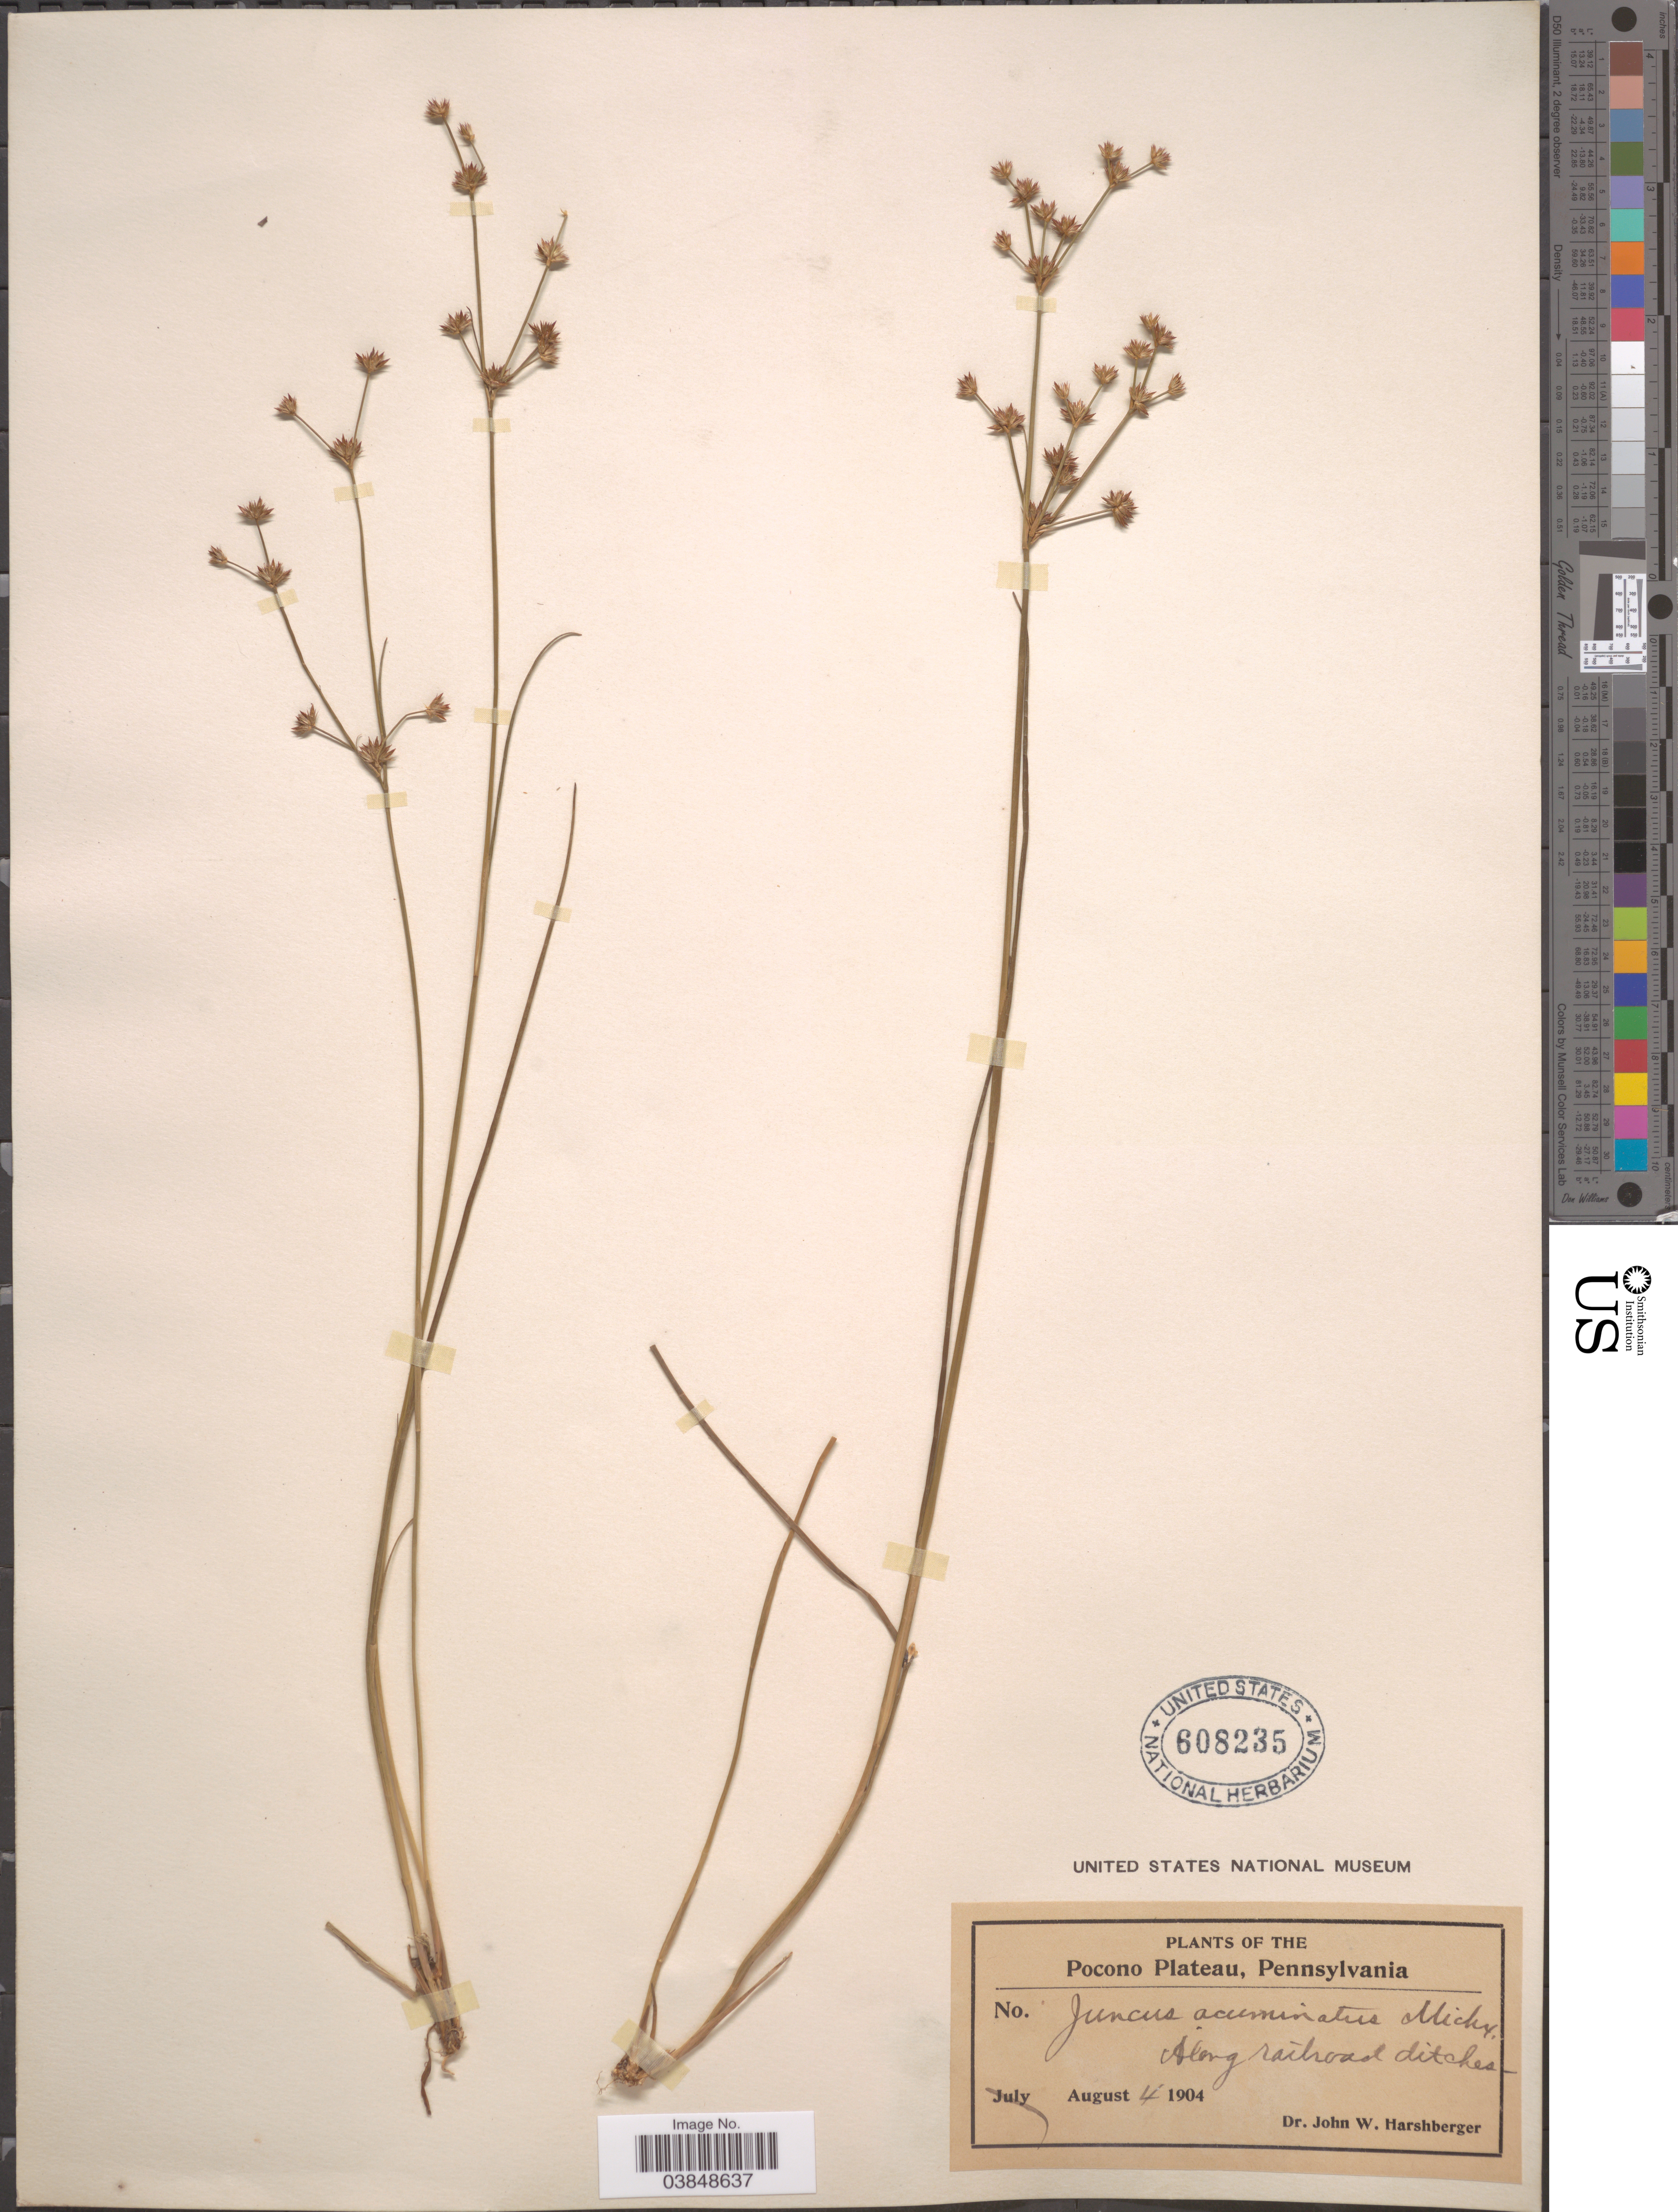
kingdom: Plantae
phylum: Tracheophyta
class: Liliopsida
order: Poales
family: Juncaceae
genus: Juncus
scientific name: Juncus acuminatus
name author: Michx.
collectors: J. W. Harshberger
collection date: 1904-08-04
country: United States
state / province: Pennsylvania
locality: Pocono Plateau. Along railroad ditches.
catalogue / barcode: US 608235